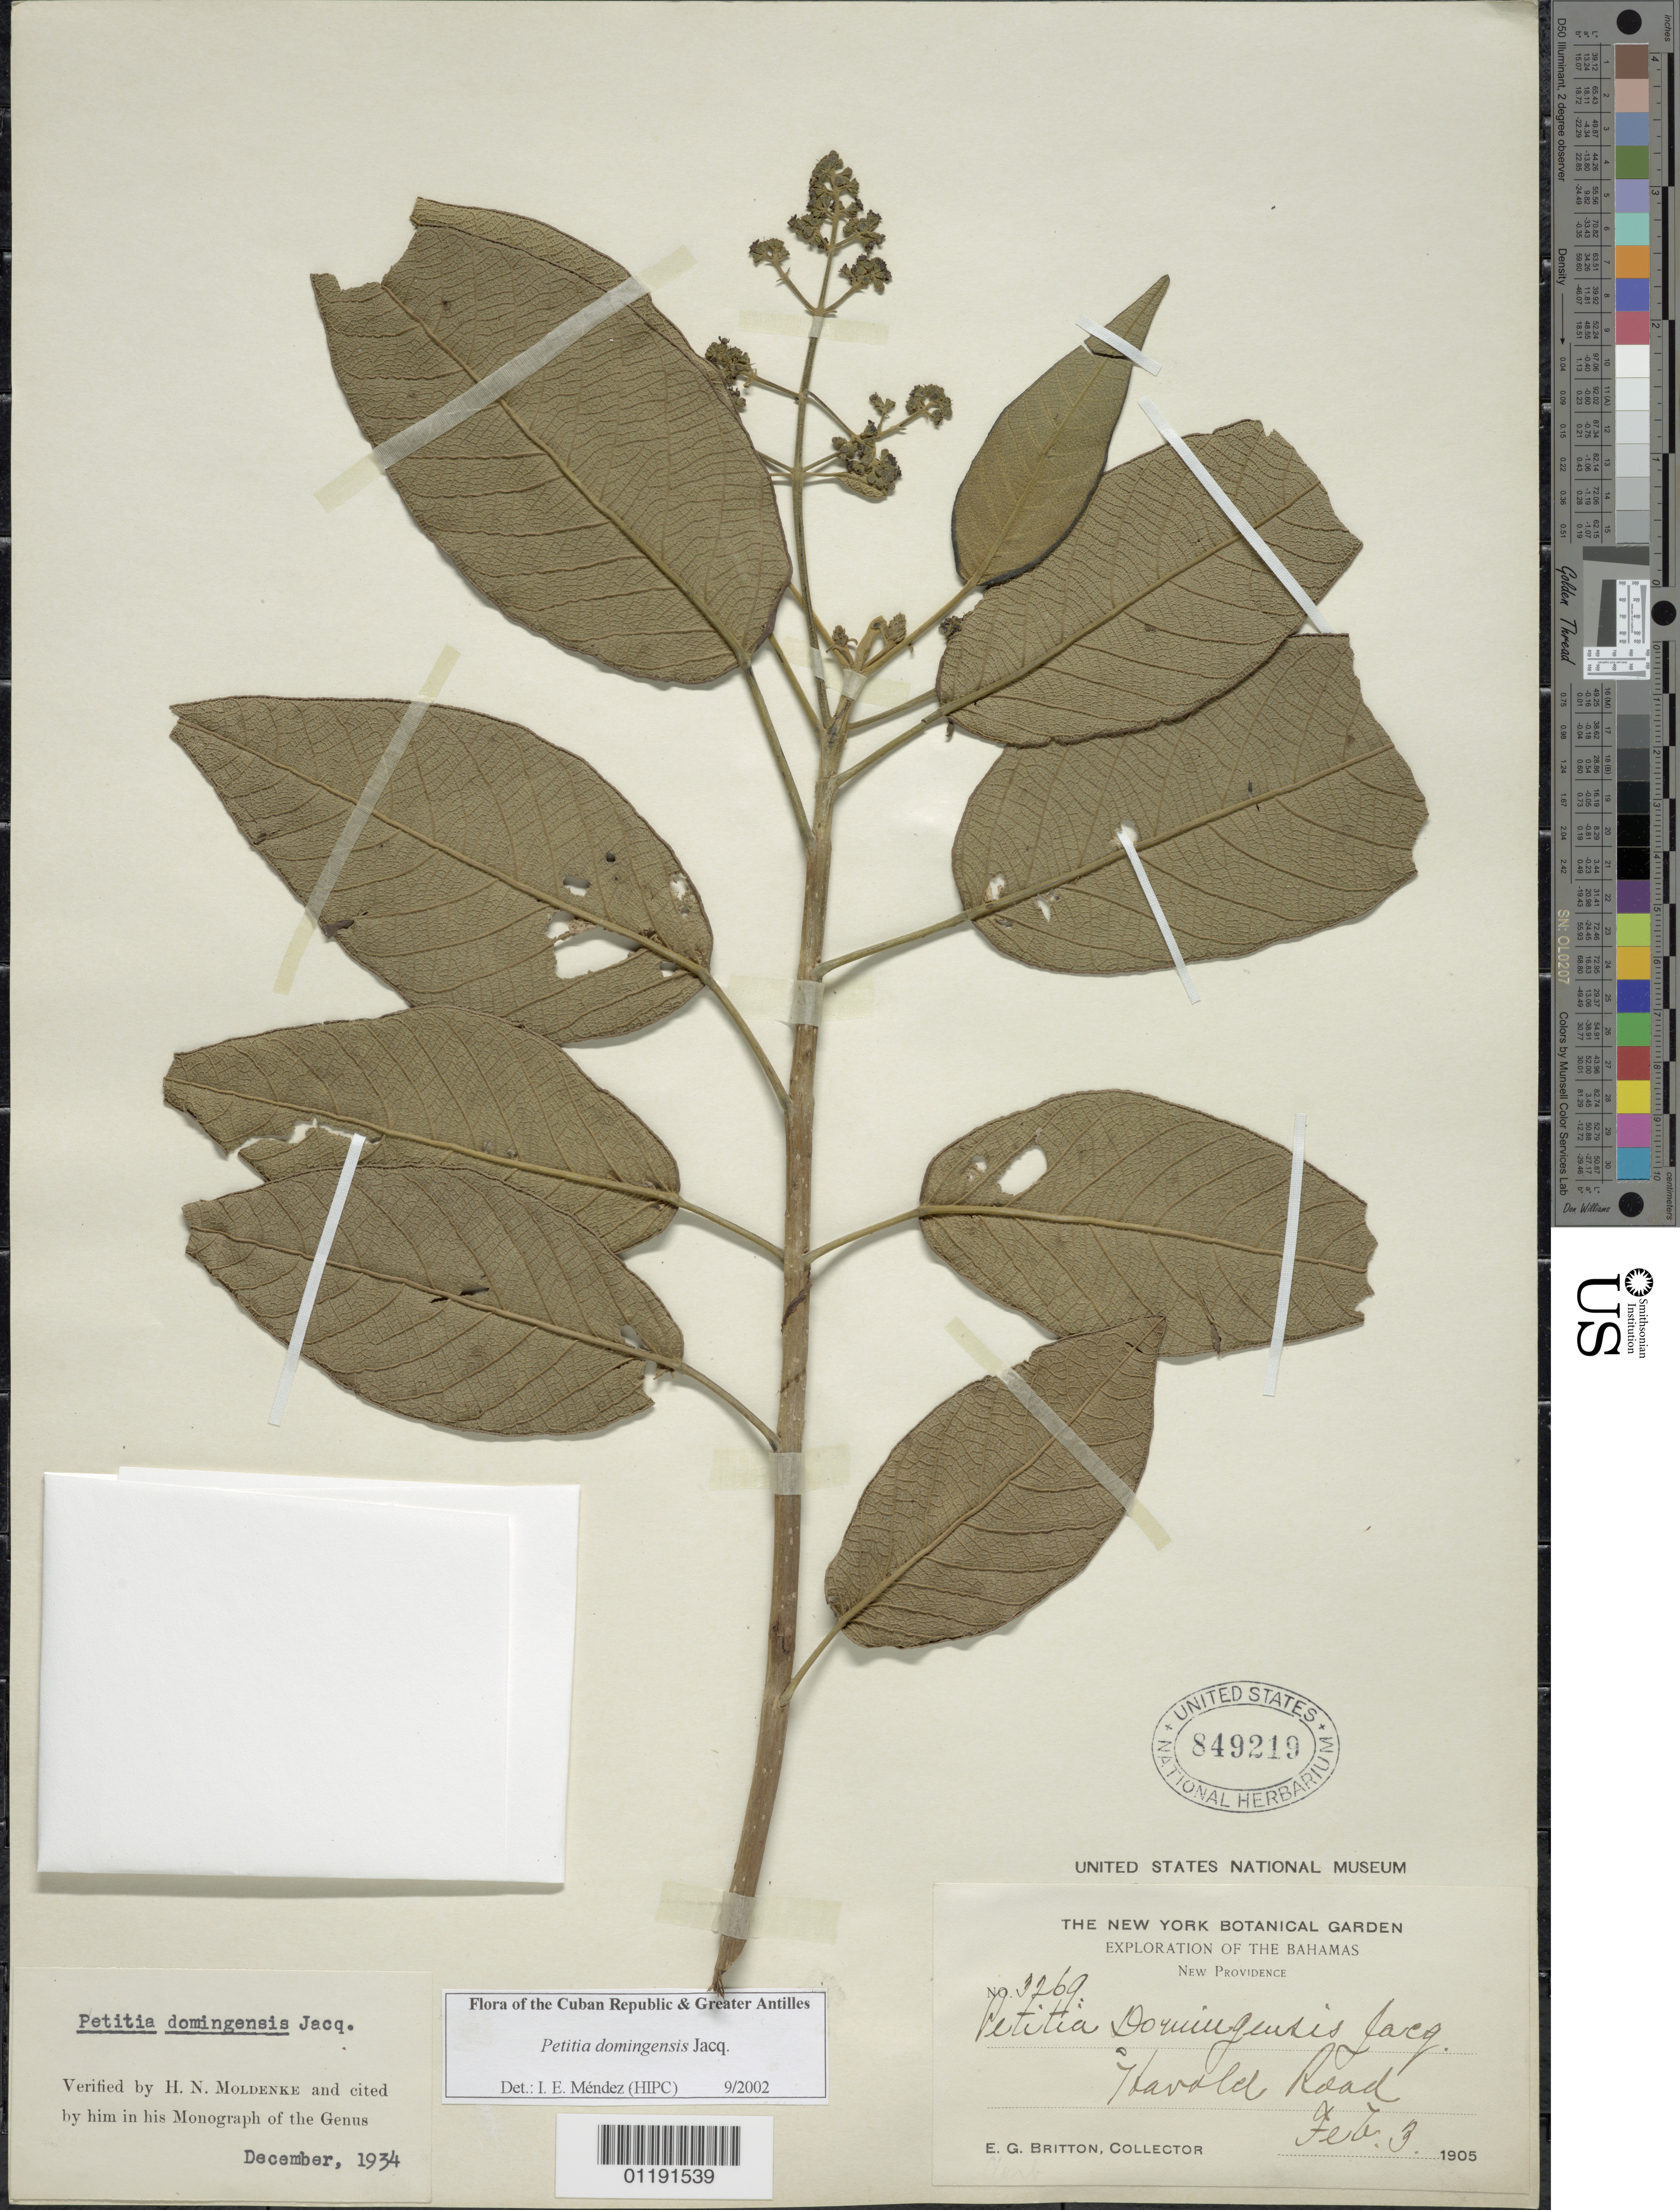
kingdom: Plantae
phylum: Tracheophyta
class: Magnoliopsida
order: Lamiales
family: Lamiaceae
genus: Petitia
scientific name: Petitia domingensis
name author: Jacq.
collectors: E. G. Britton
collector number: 3269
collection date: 1905-02-03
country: Bahamas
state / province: New Providence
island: New Providence Island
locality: Harold Road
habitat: Road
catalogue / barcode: US 849219